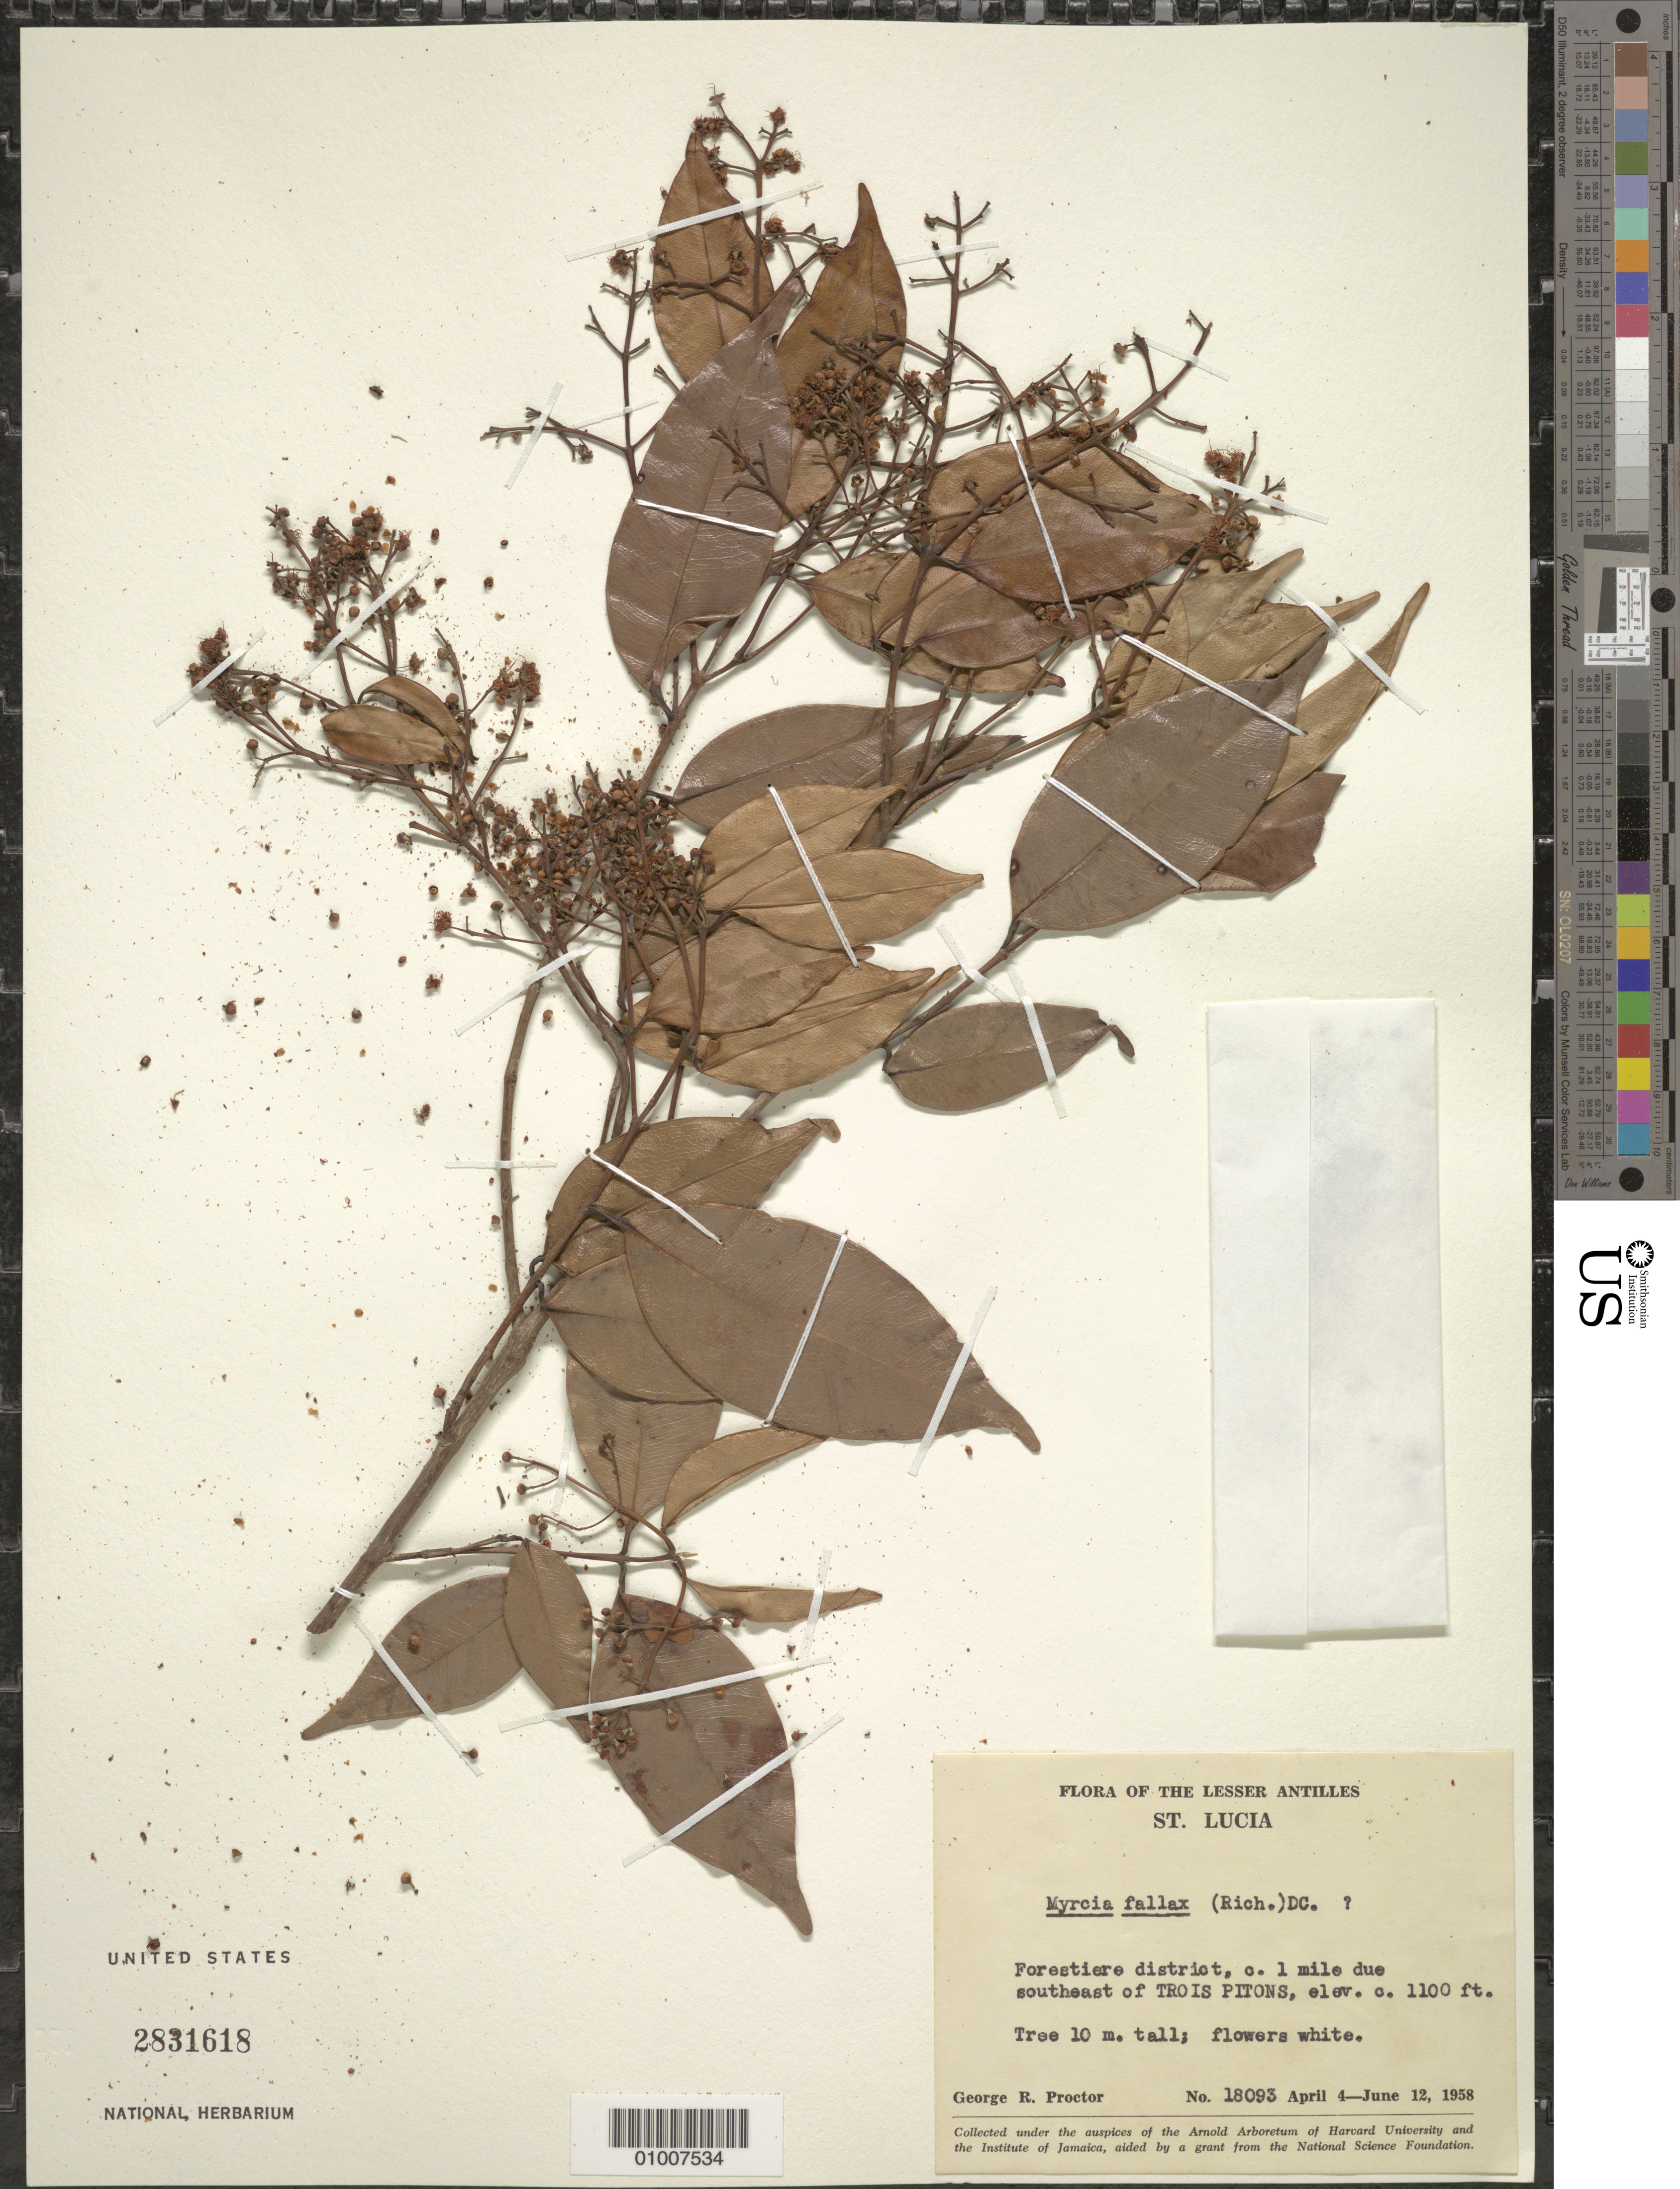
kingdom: Plantae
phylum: Tracheophyta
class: Magnoliopsida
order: Myrtales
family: Myrtaceae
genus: Myrcia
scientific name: Myrcia fallax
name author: (Rich.) DC.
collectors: G. R. Proctor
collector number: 18093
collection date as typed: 04 Apr 1958 to 12 Jun 1958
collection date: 1958-04-04/1958-06-12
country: St. Lucia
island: St. Lucia I.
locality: Ca. 1 mile due southeast of Trois Pitons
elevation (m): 335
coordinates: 0 N, 0 E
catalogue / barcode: US 2831618